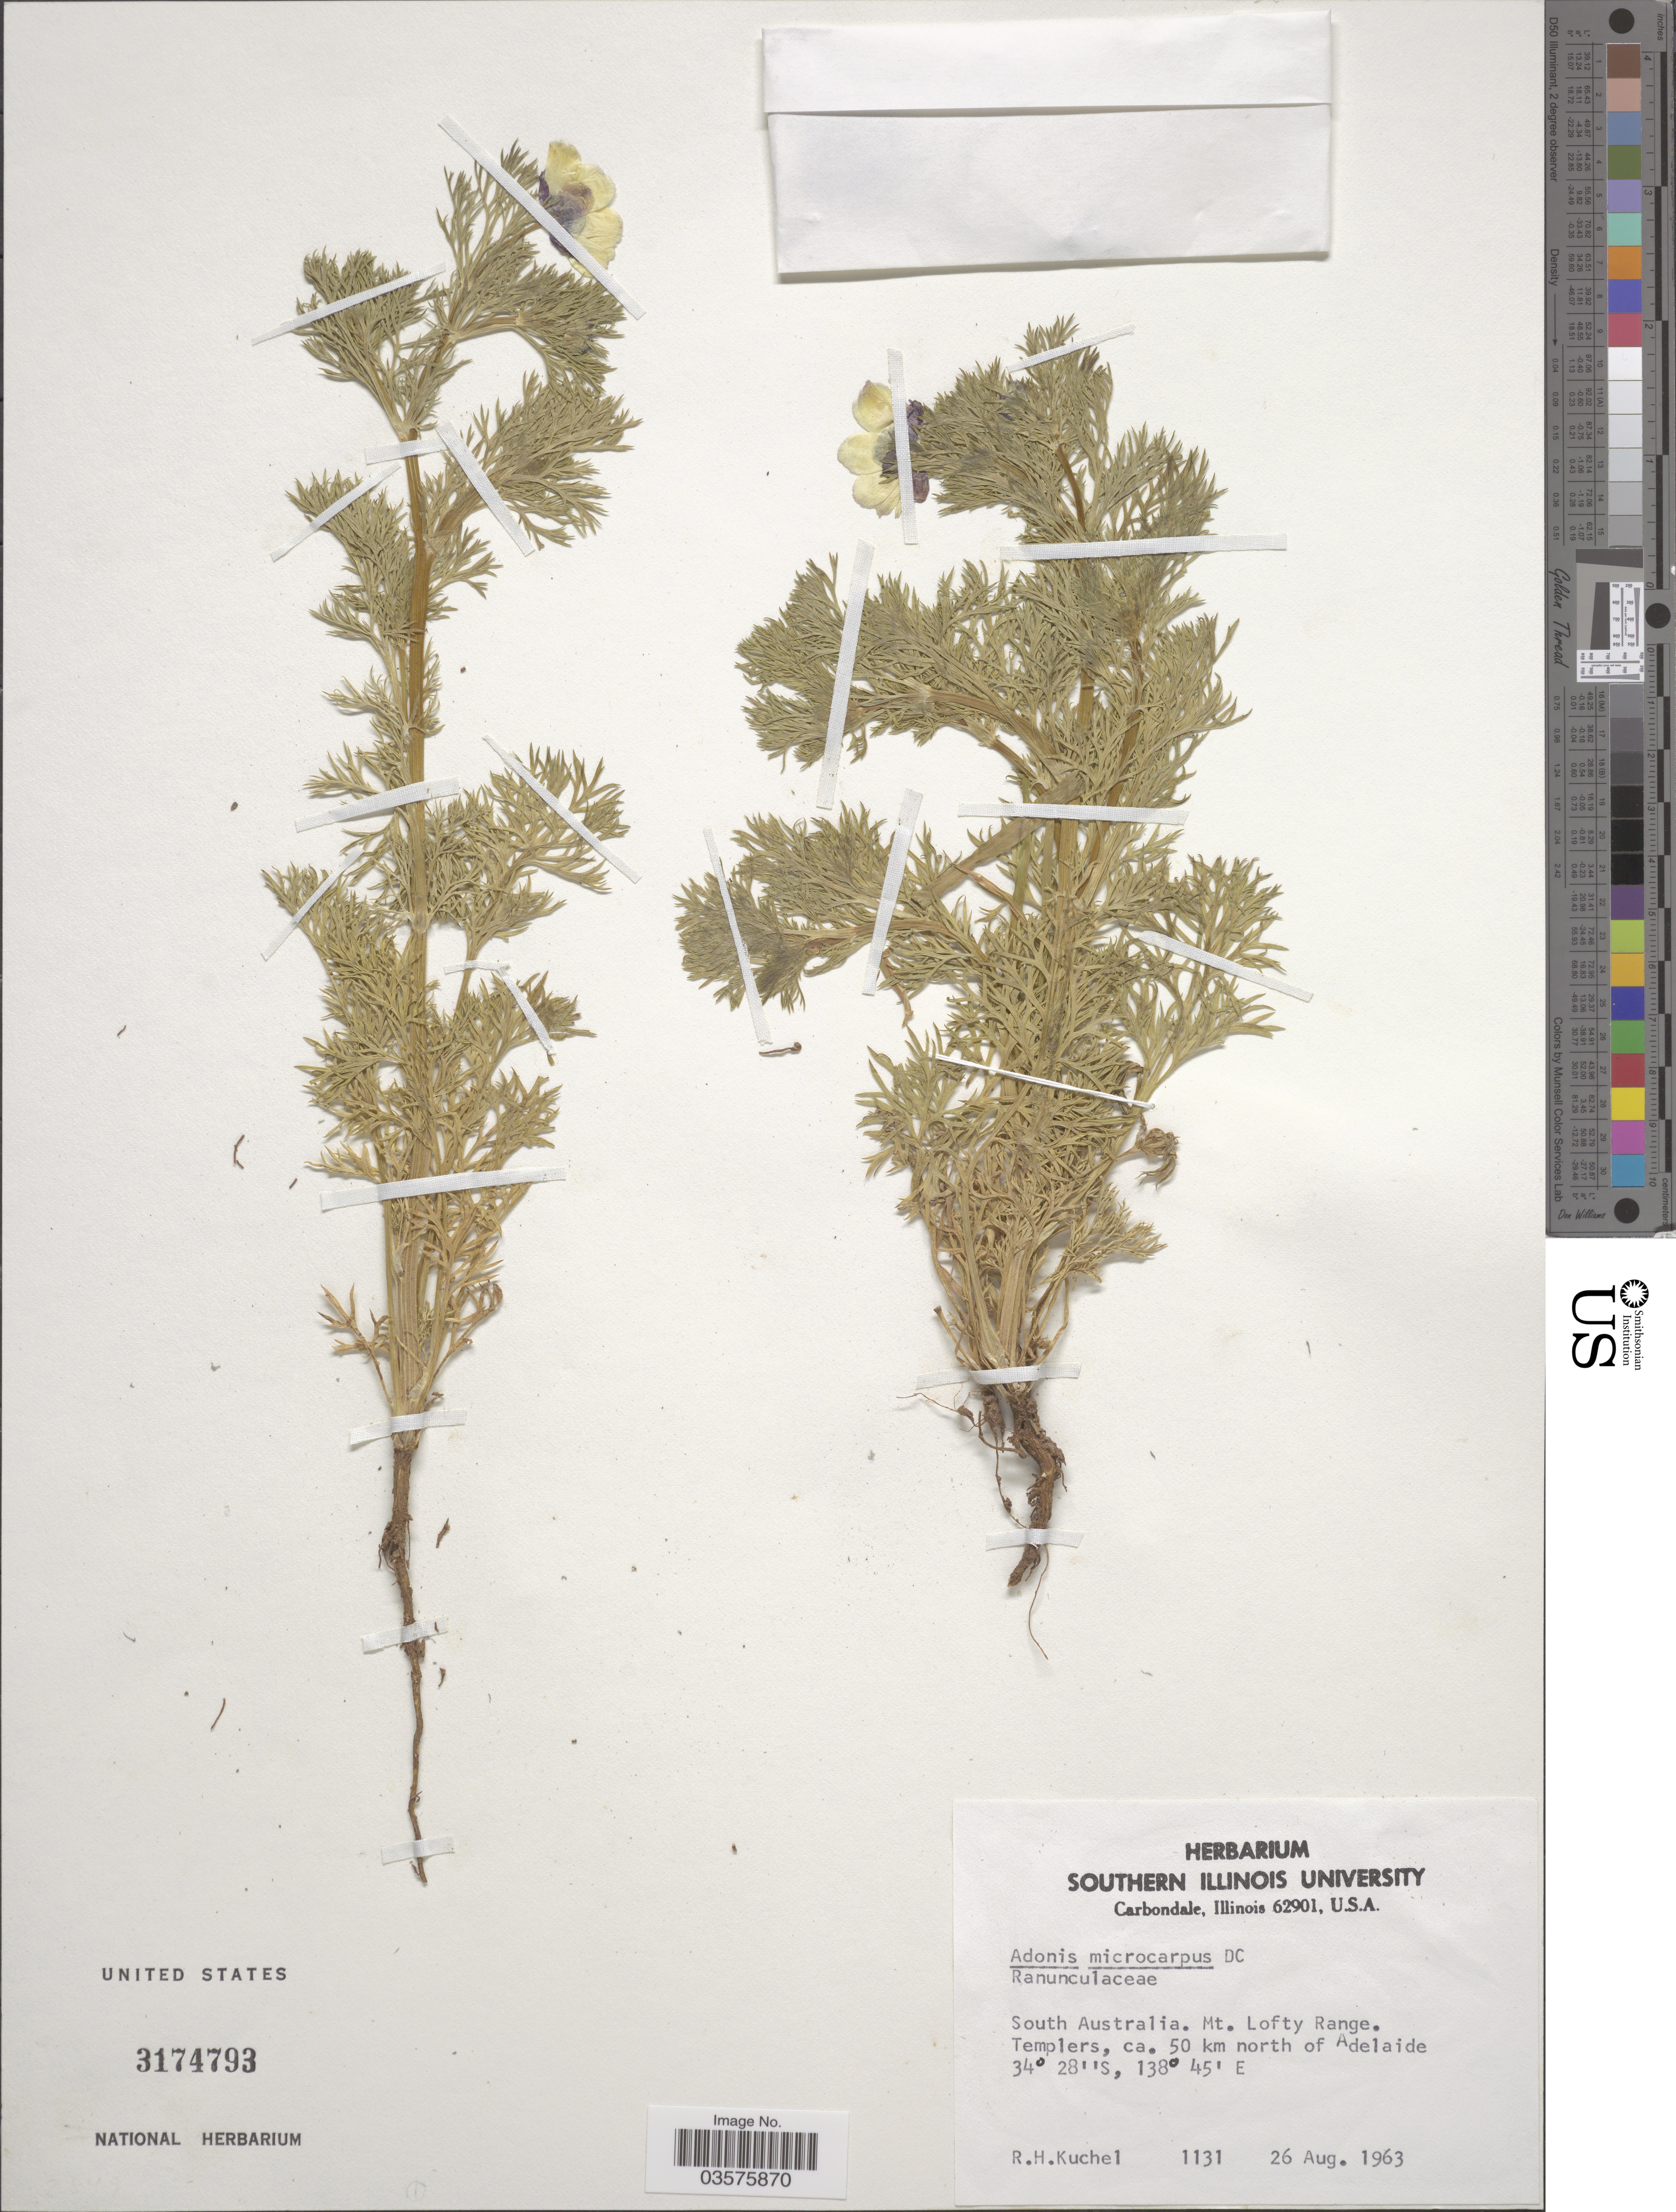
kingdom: Plantae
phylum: Tracheophyta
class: Magnoliopsida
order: Ranunculales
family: Ranunculaceae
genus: Adonis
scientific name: Adonis microcarpa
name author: DC.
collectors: R. Kuchel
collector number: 1131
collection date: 1963-08-26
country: Australia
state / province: South Australia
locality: Mt. Lofty Range. Templers, ca. 50 km north of Adelaide.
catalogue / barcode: US 3174793